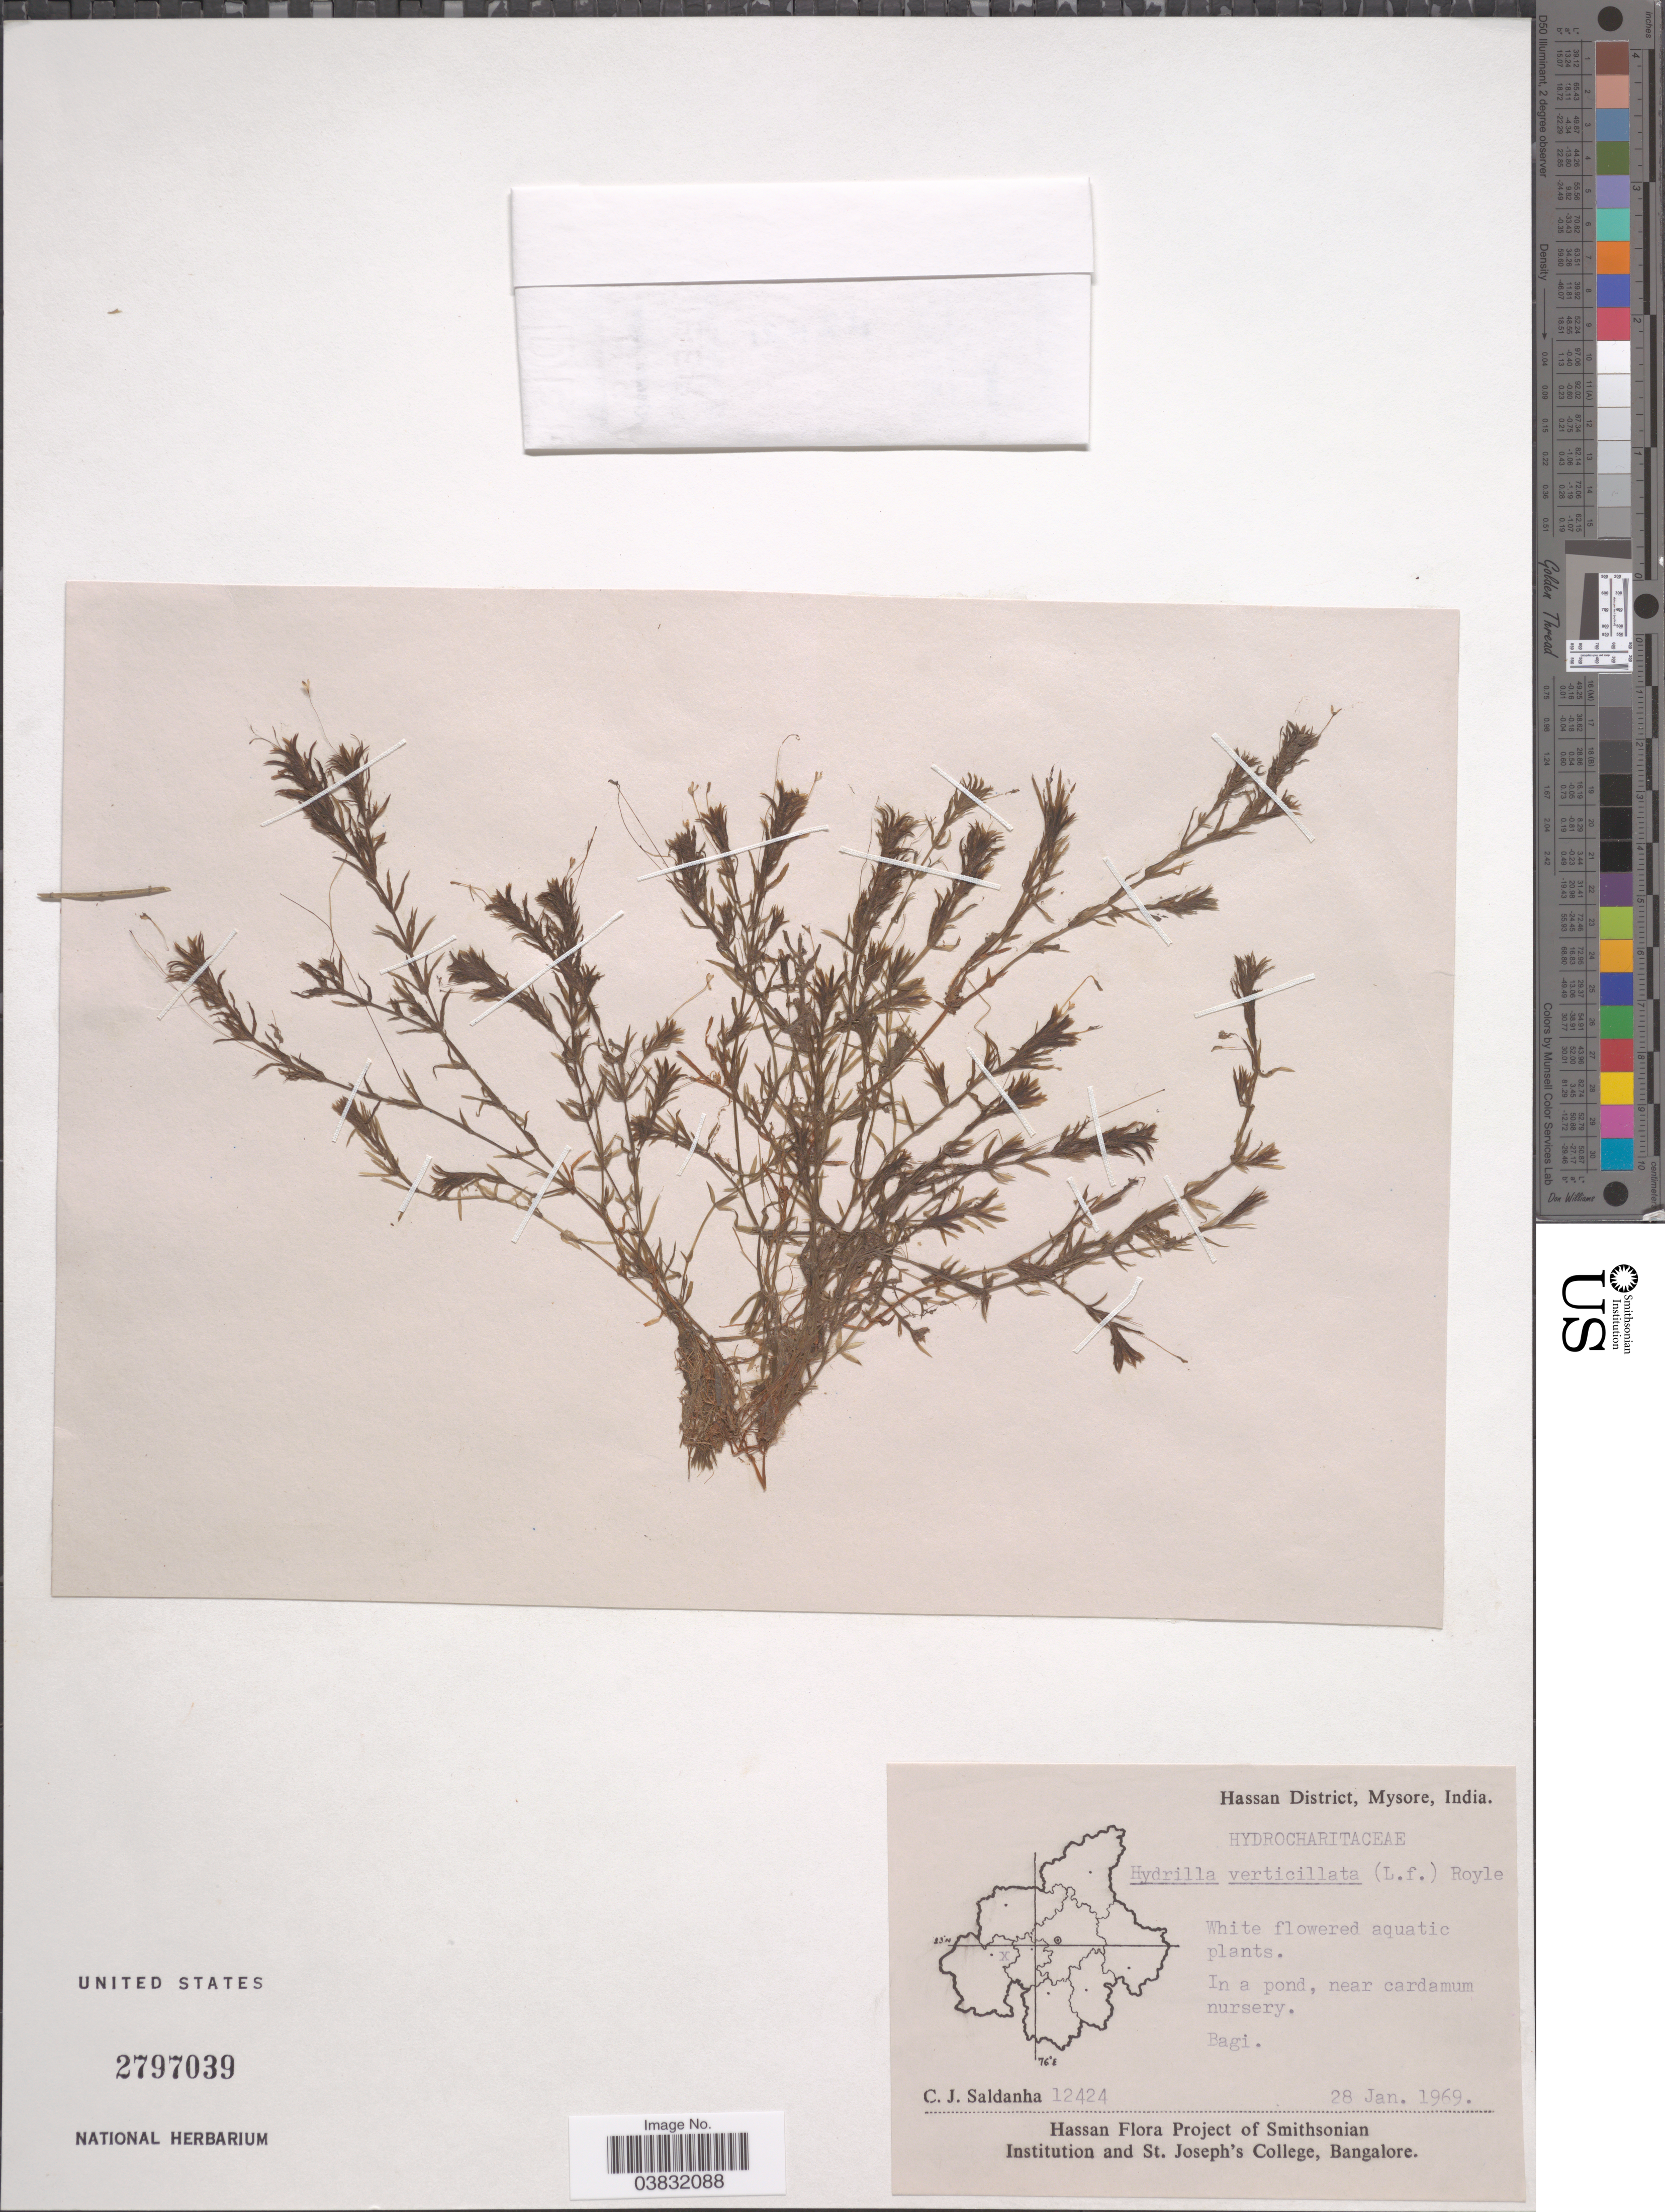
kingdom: Plantae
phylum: Tracheophyta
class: Liliopsida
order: Alismatales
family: Hydrocharitaceae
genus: Hydrilla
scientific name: Hydrilla verticillata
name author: (L. f.) Royle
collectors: C. J. Saldanha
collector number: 12424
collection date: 1969-01-28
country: India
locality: Hassan District, Mysore. Near cardamum nursery. Bagi.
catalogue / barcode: US 2797039